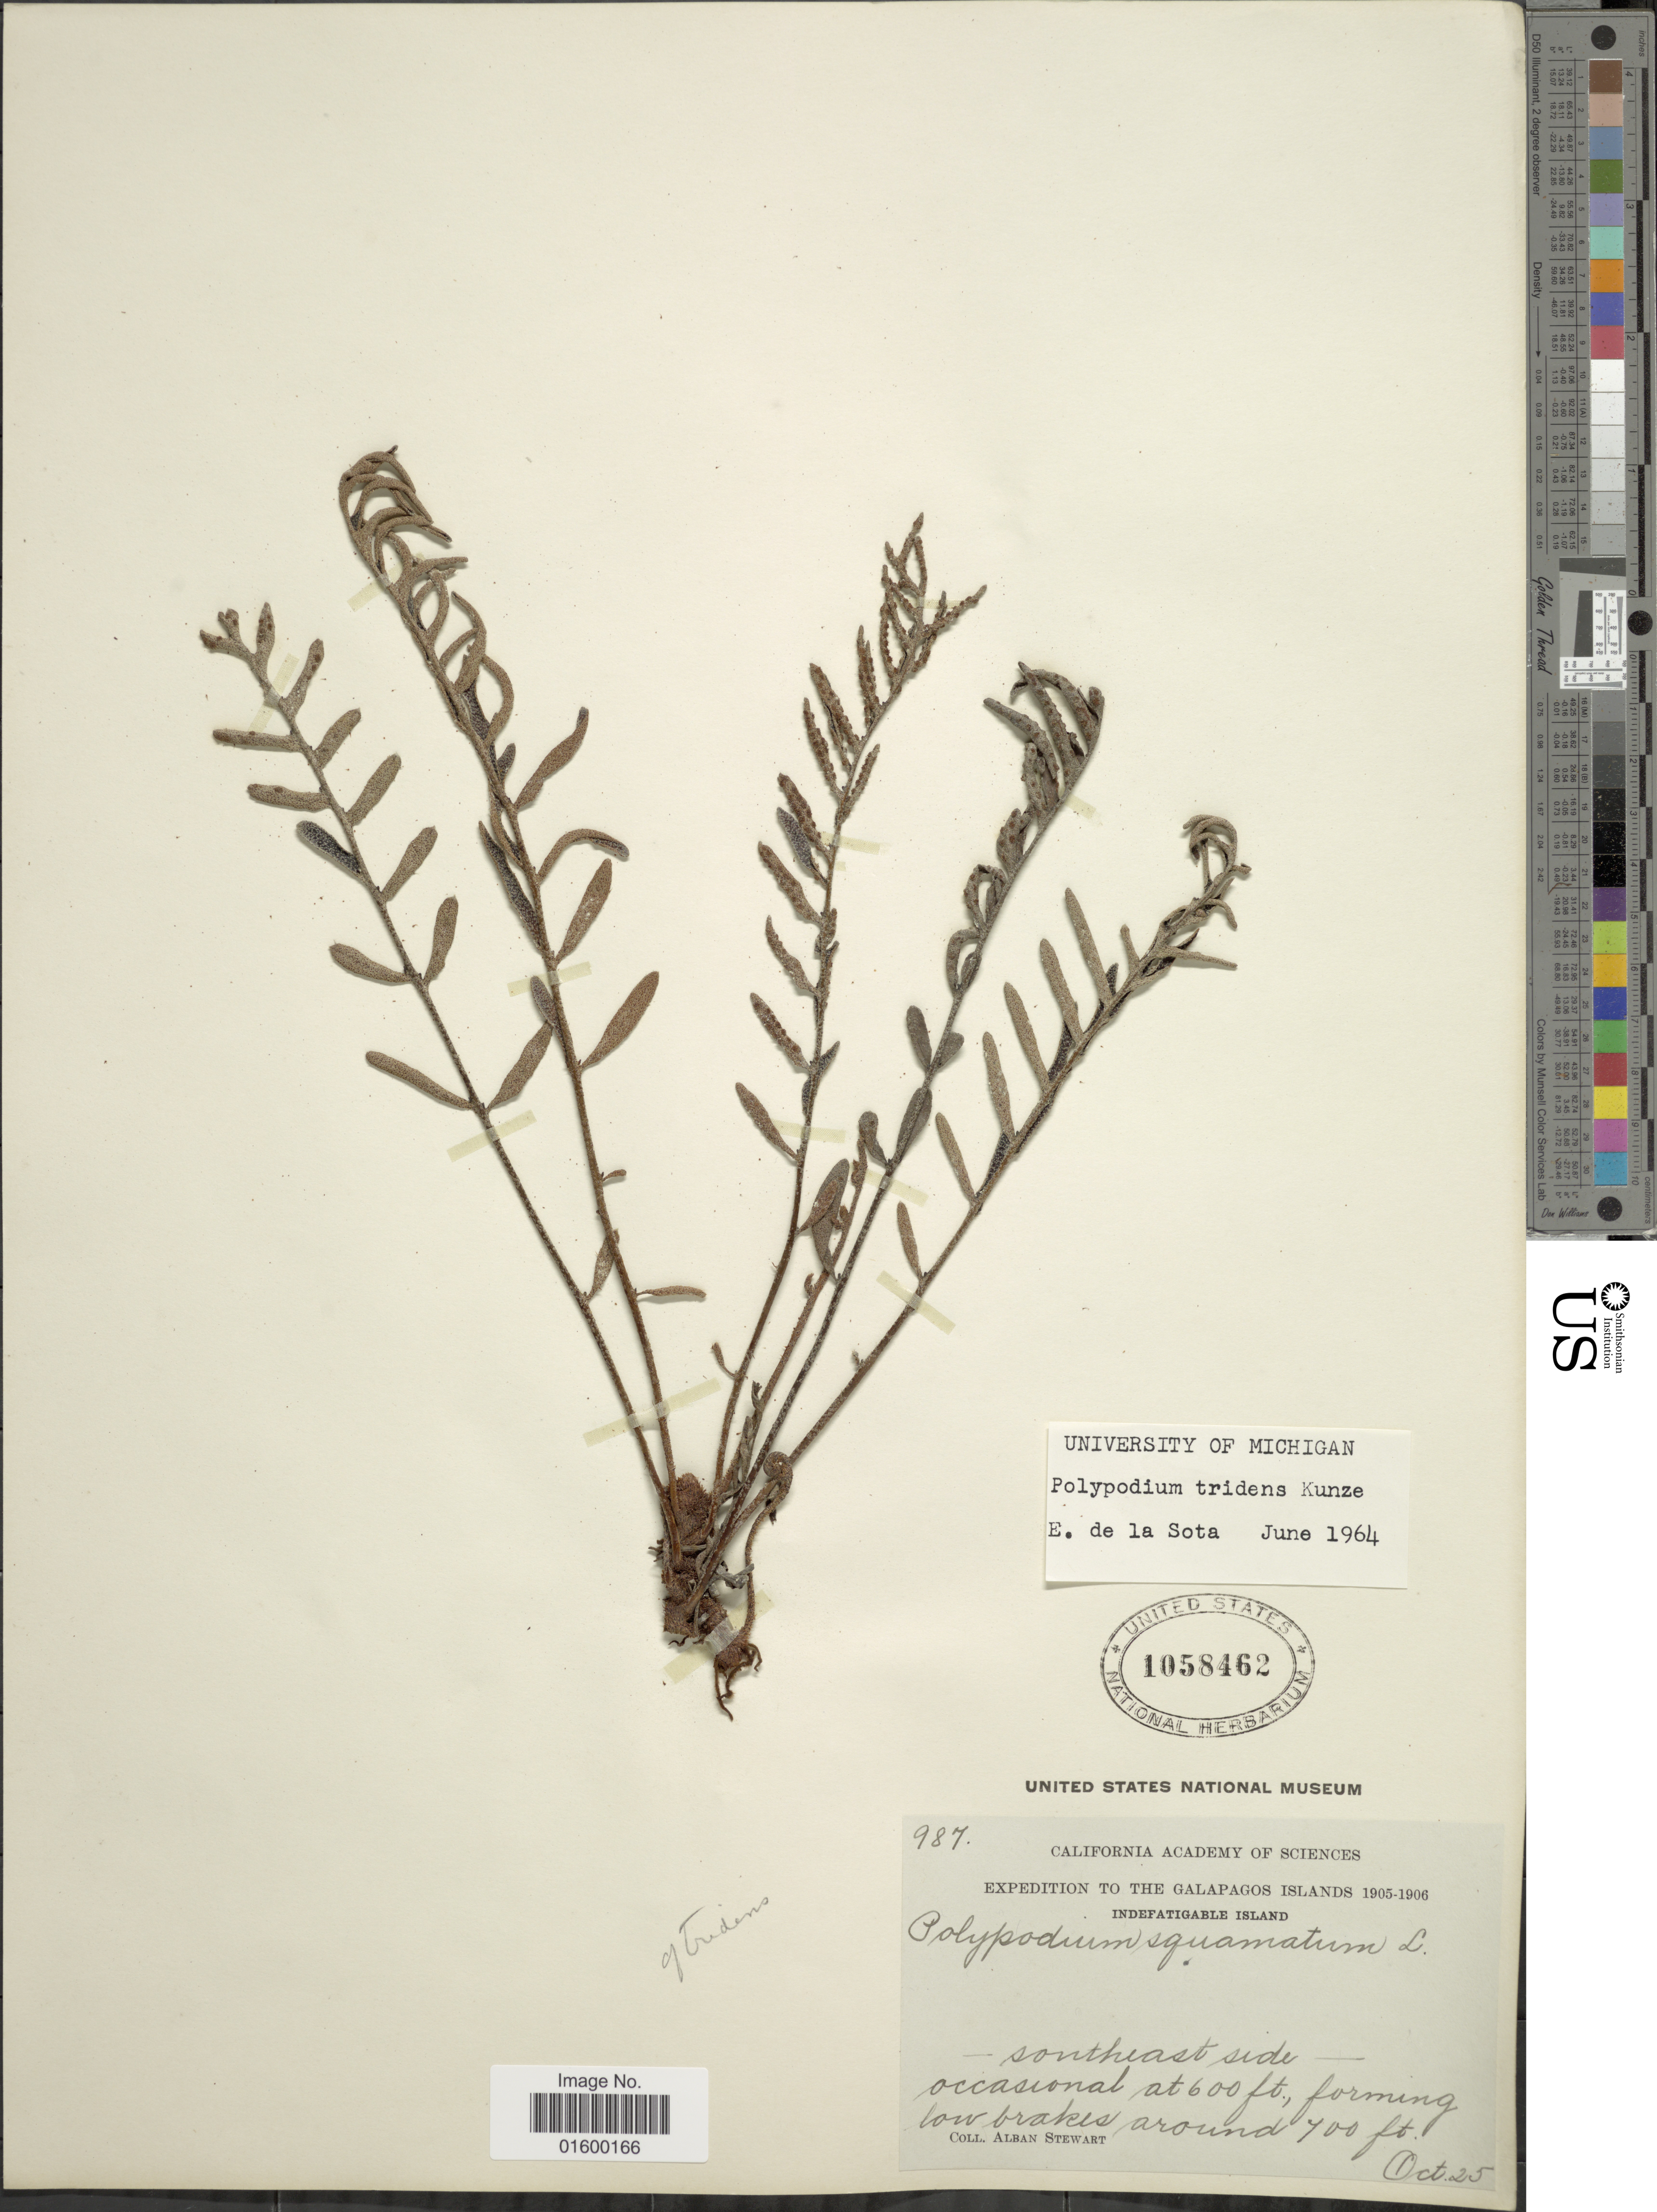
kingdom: Plantae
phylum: Tracheophyta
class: Polypodiopsida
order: Polypodiales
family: Polypodiaceae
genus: Pleopeltis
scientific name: Pleopeltis tridens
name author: J. Sm.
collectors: A. Stewart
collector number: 987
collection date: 1905-10-25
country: Ecuador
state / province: Colón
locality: Galapagos Islands, Indefatigable Island, southeast side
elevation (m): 183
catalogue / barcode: US 1058462